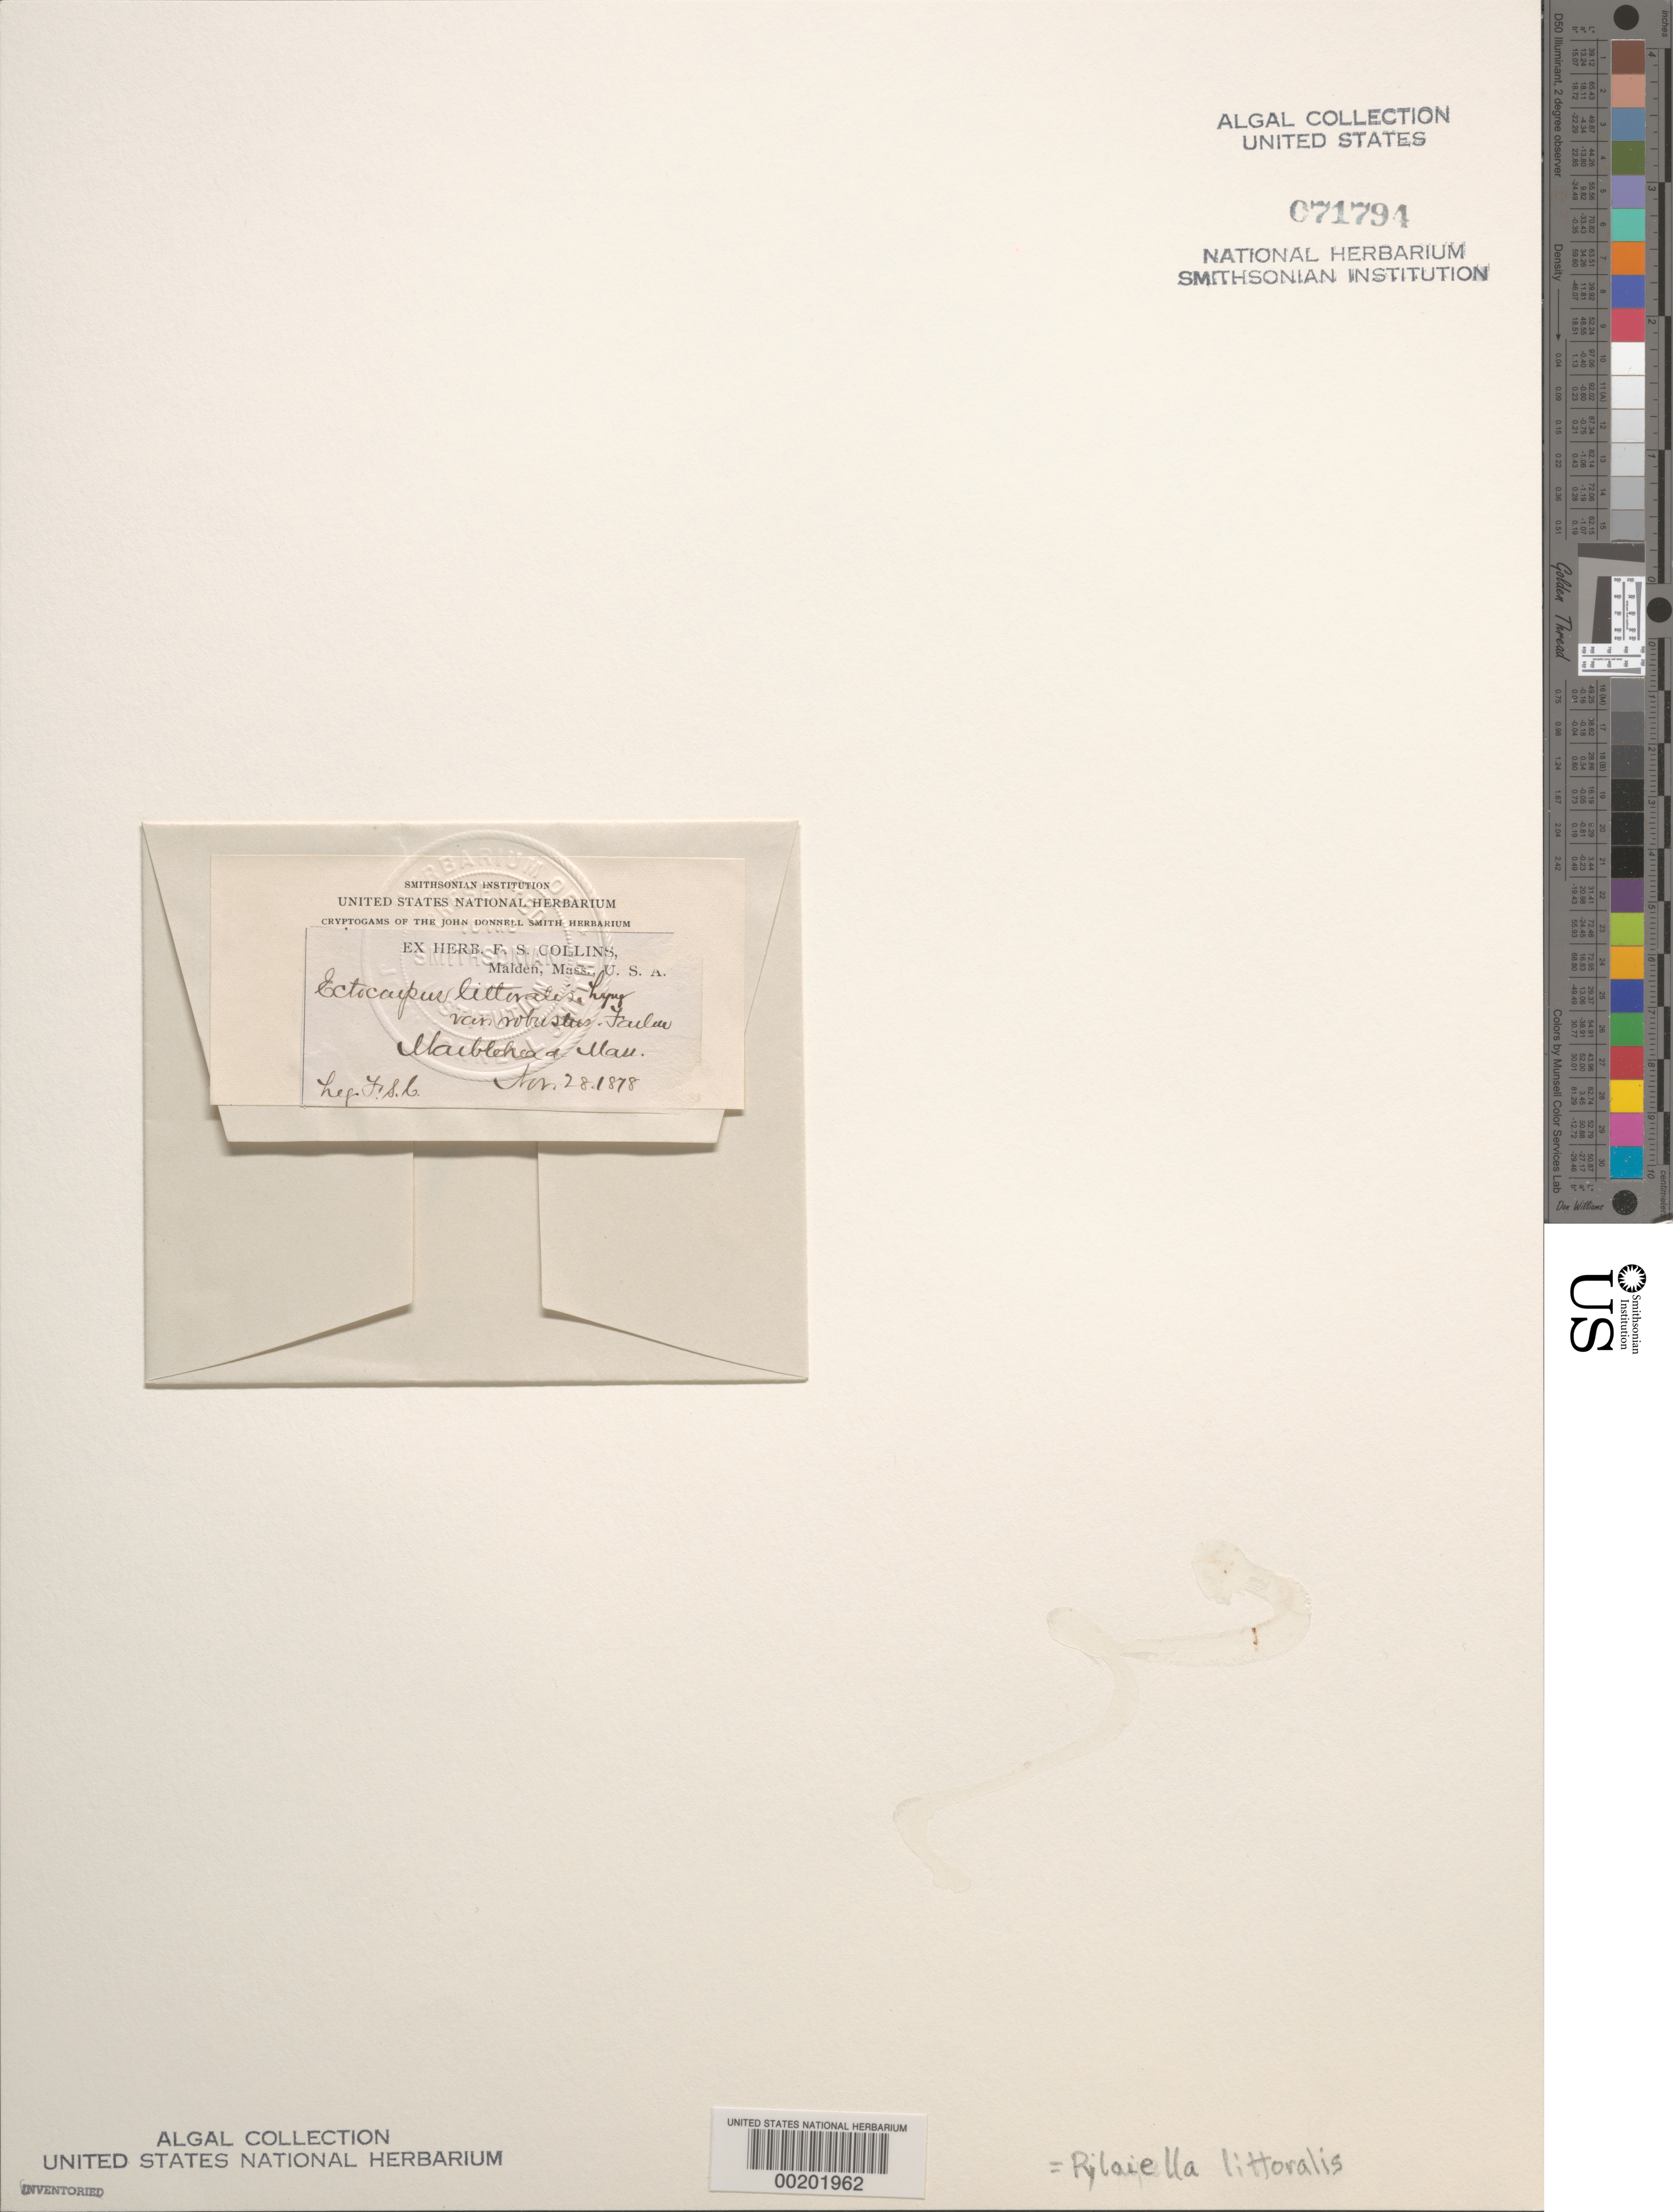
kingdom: Chromista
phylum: Ochrophyta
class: Phaeophyceae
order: Ectocarpales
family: Acinetosporaceae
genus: Pylaiella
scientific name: Pylaiella litoralis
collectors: F. Collins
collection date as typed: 28 Nov 1878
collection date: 1878-11-28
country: United States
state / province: Massachusetts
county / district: Essex County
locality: Marblehead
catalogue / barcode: US 71794